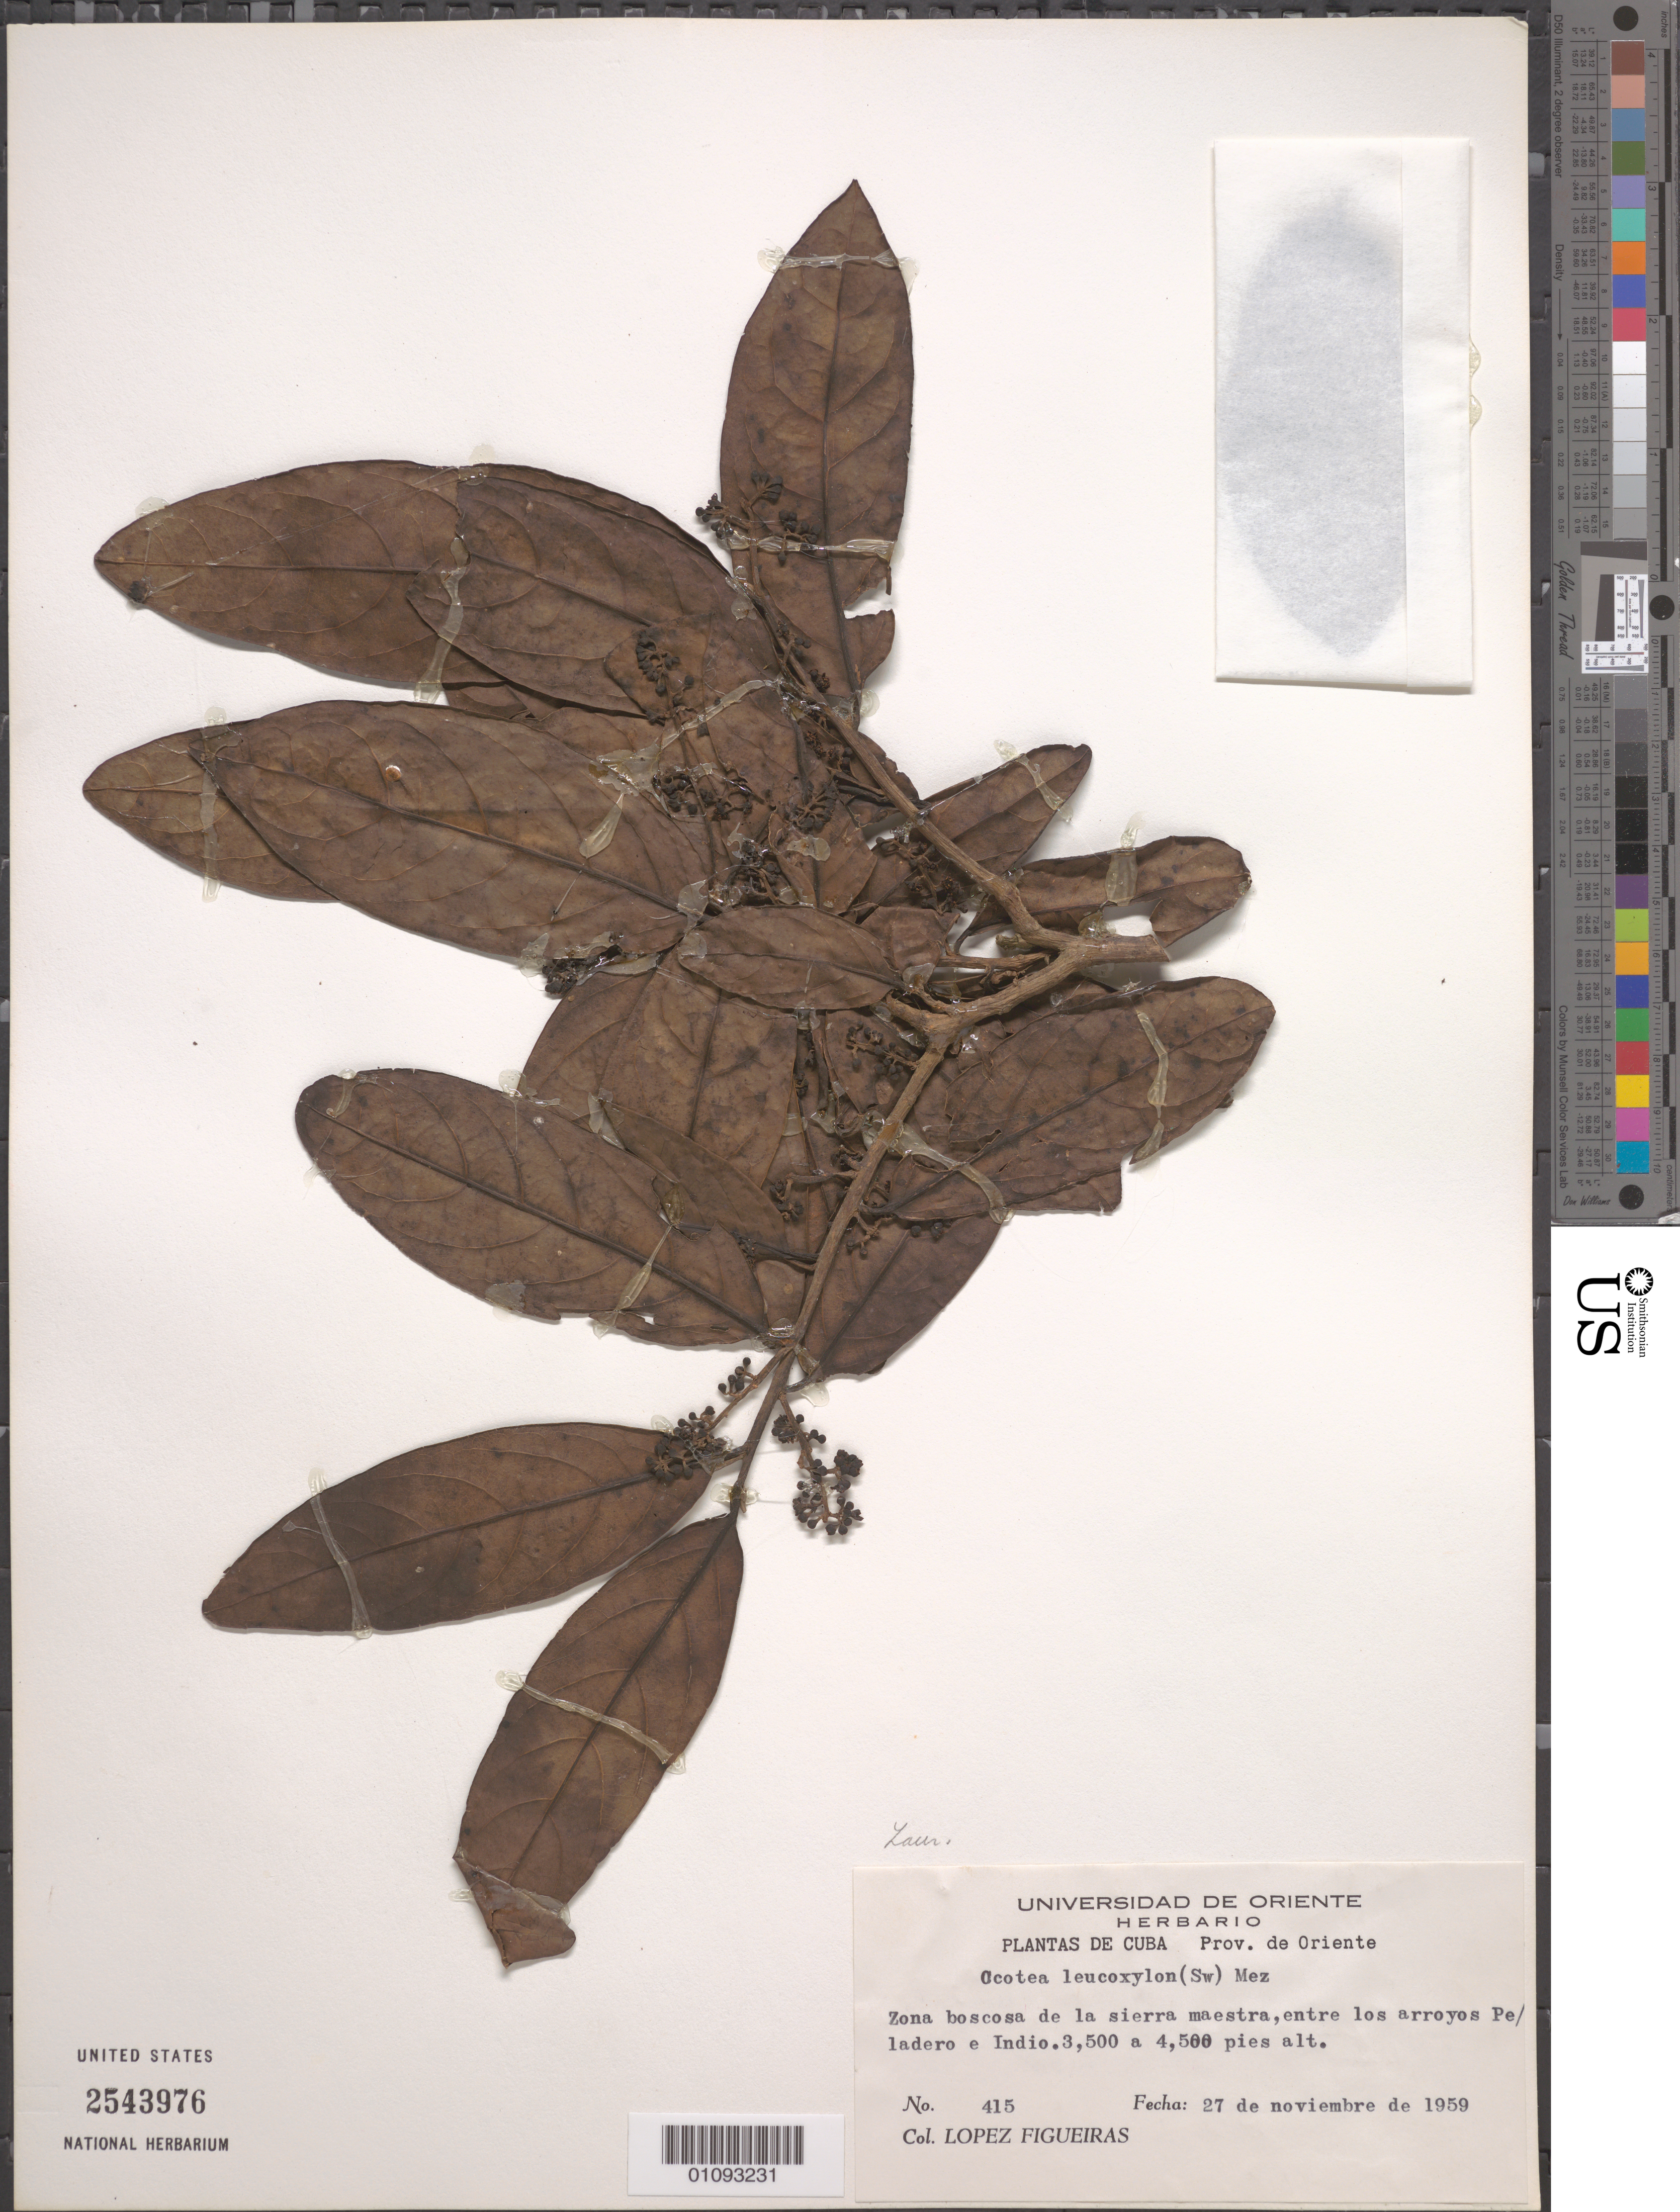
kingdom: Plantae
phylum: Tracheophyta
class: Magnoliopsida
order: Laurales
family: Lauraceae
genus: Ocotea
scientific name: Ocotea leucoxylon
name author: (Sw.) Laness.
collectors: M. López Figueiras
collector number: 415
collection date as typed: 27 Nov 1959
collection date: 1959-11-27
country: Cuba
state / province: Oriente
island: Cuba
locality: Sierra Maestra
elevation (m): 1372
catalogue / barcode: US 2543976